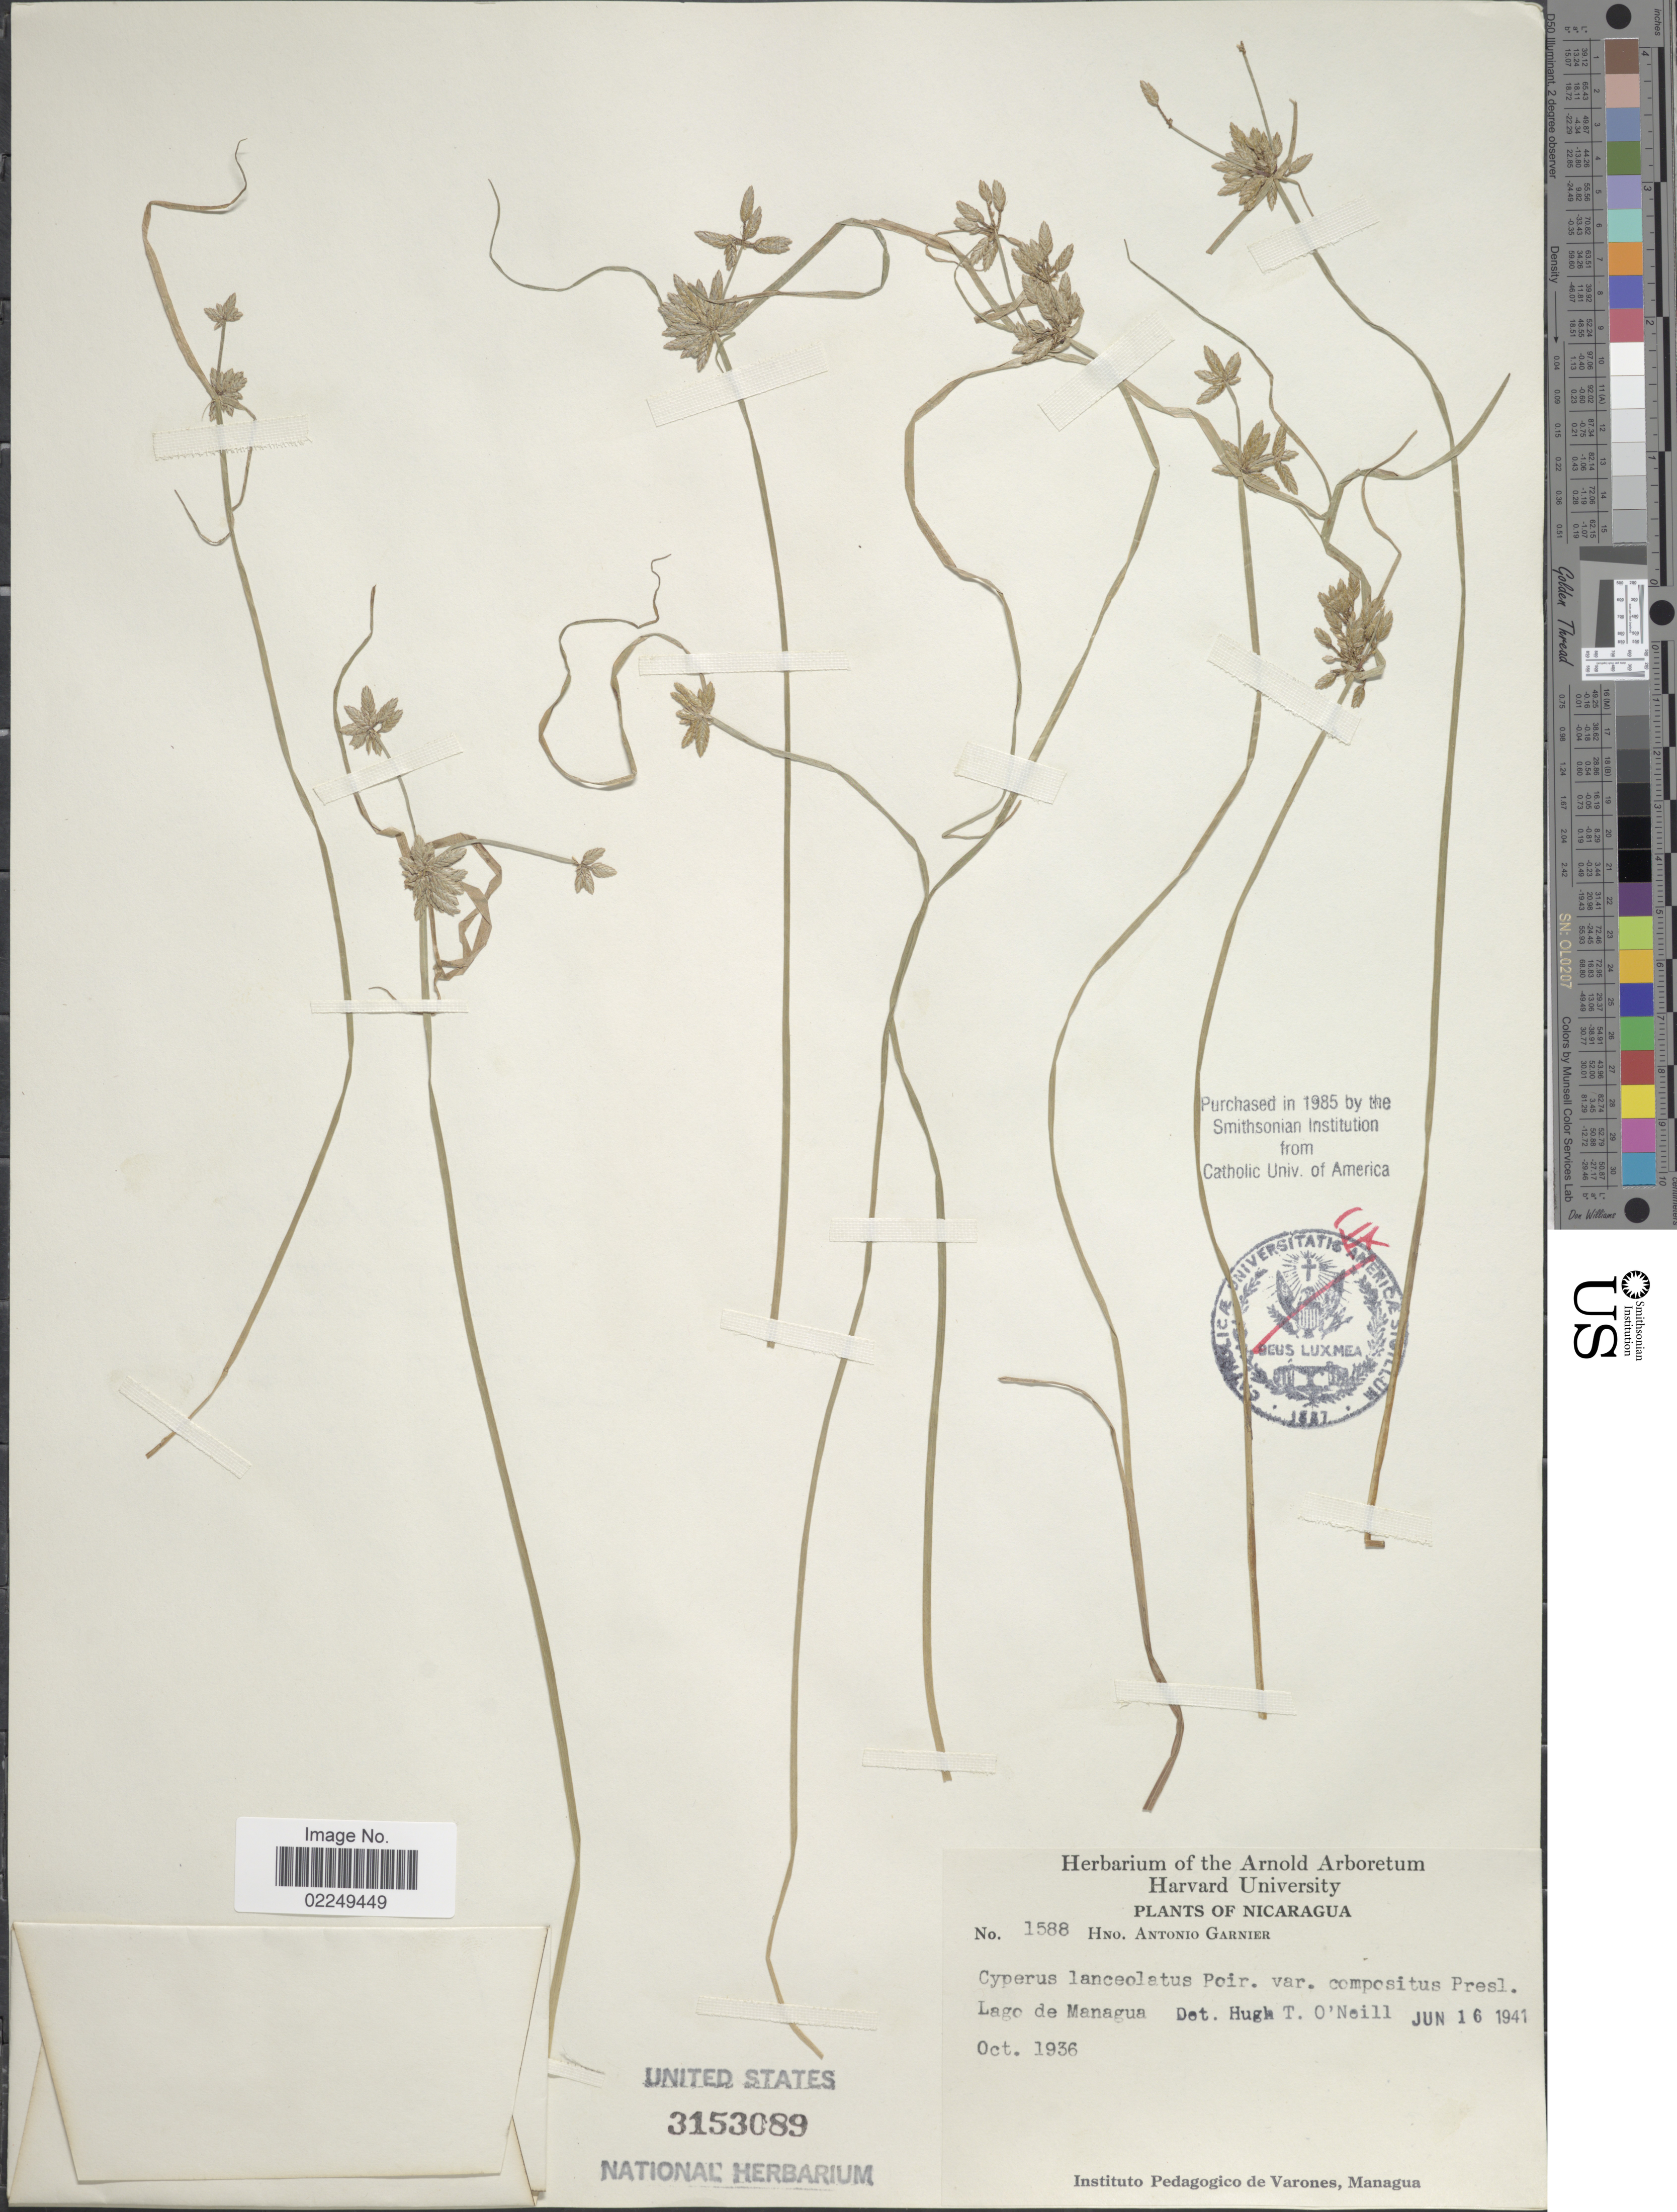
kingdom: Plantae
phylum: Tracheophyta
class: Liliopsida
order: Poales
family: Cyperaceae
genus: Cyperus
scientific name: Cyperus lanceolatus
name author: Poir.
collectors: Bro. A. Garnier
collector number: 1588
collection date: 1936-10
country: Nicaragua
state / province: Managua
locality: Lago de Managua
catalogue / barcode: US 3153089